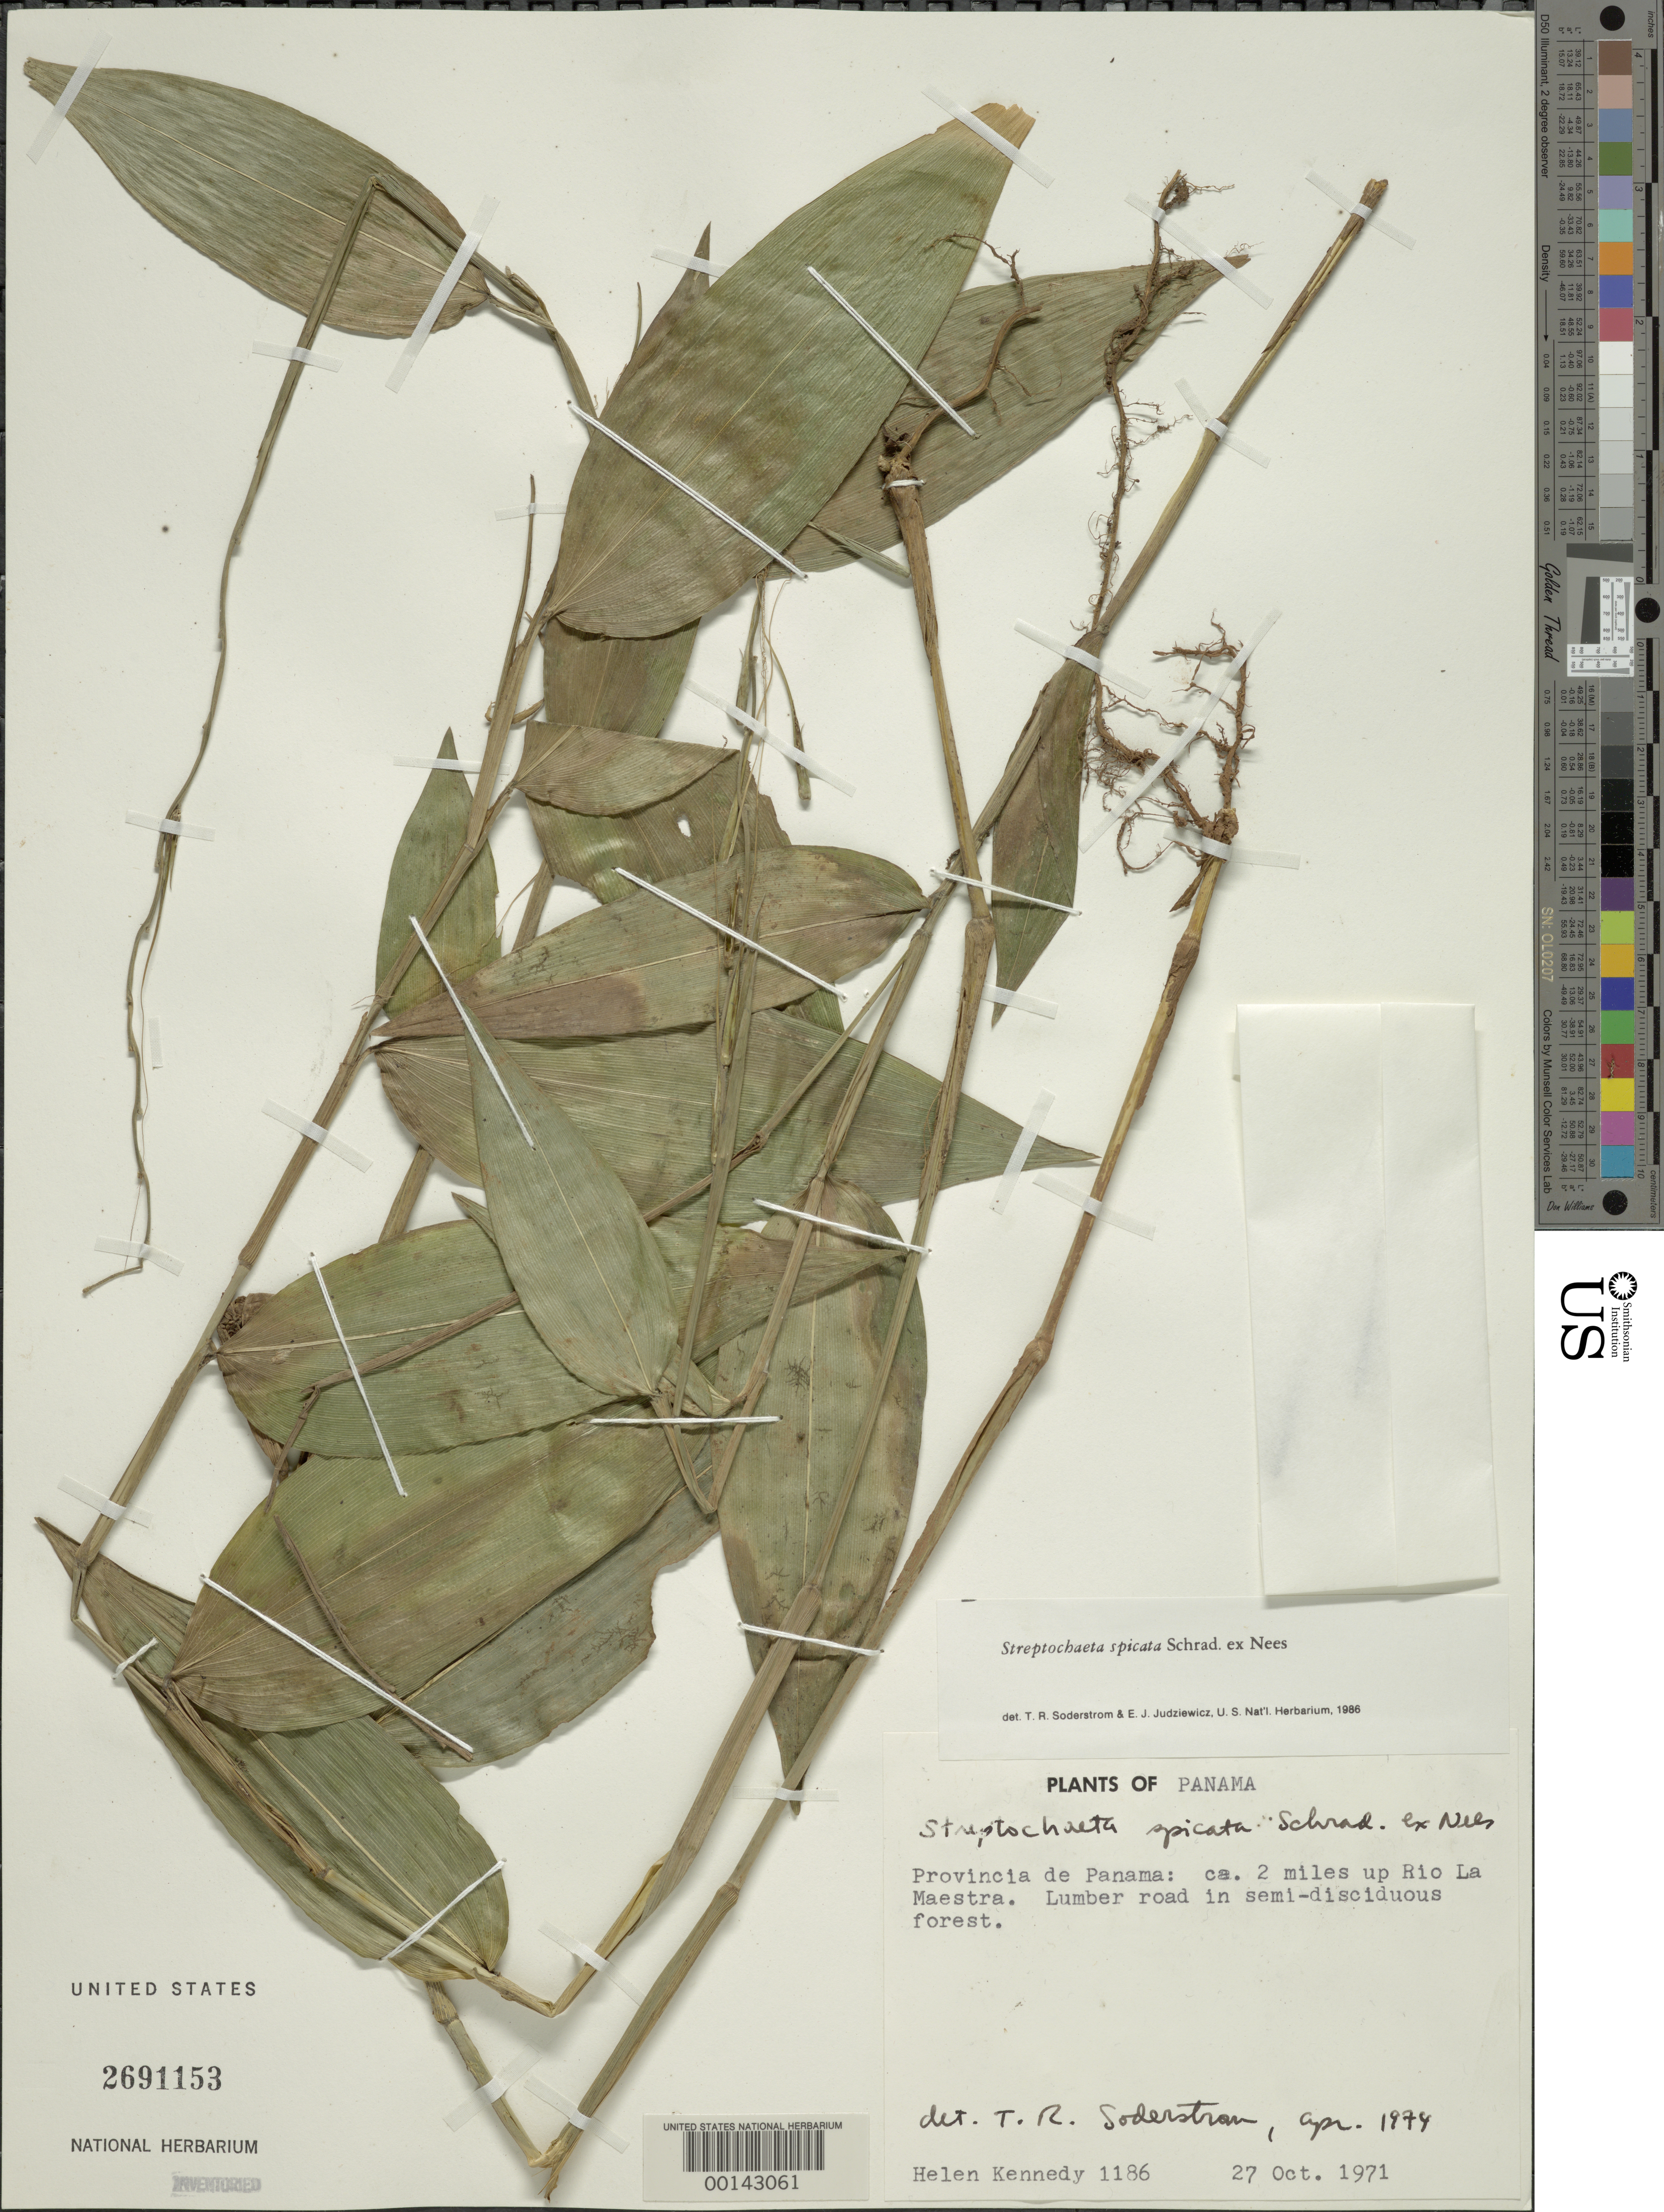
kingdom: Plantae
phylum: Tracheophyta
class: Liliopsida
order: Poales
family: Poaceae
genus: Streptochaeta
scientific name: Streptochaeta spicata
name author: Schrad. ex Nees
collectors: H. Kennedy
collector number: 1186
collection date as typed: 27 Oct 1971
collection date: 1971-10-27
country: Panama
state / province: Panamá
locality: Rio La Maestra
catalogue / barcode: US 2691153